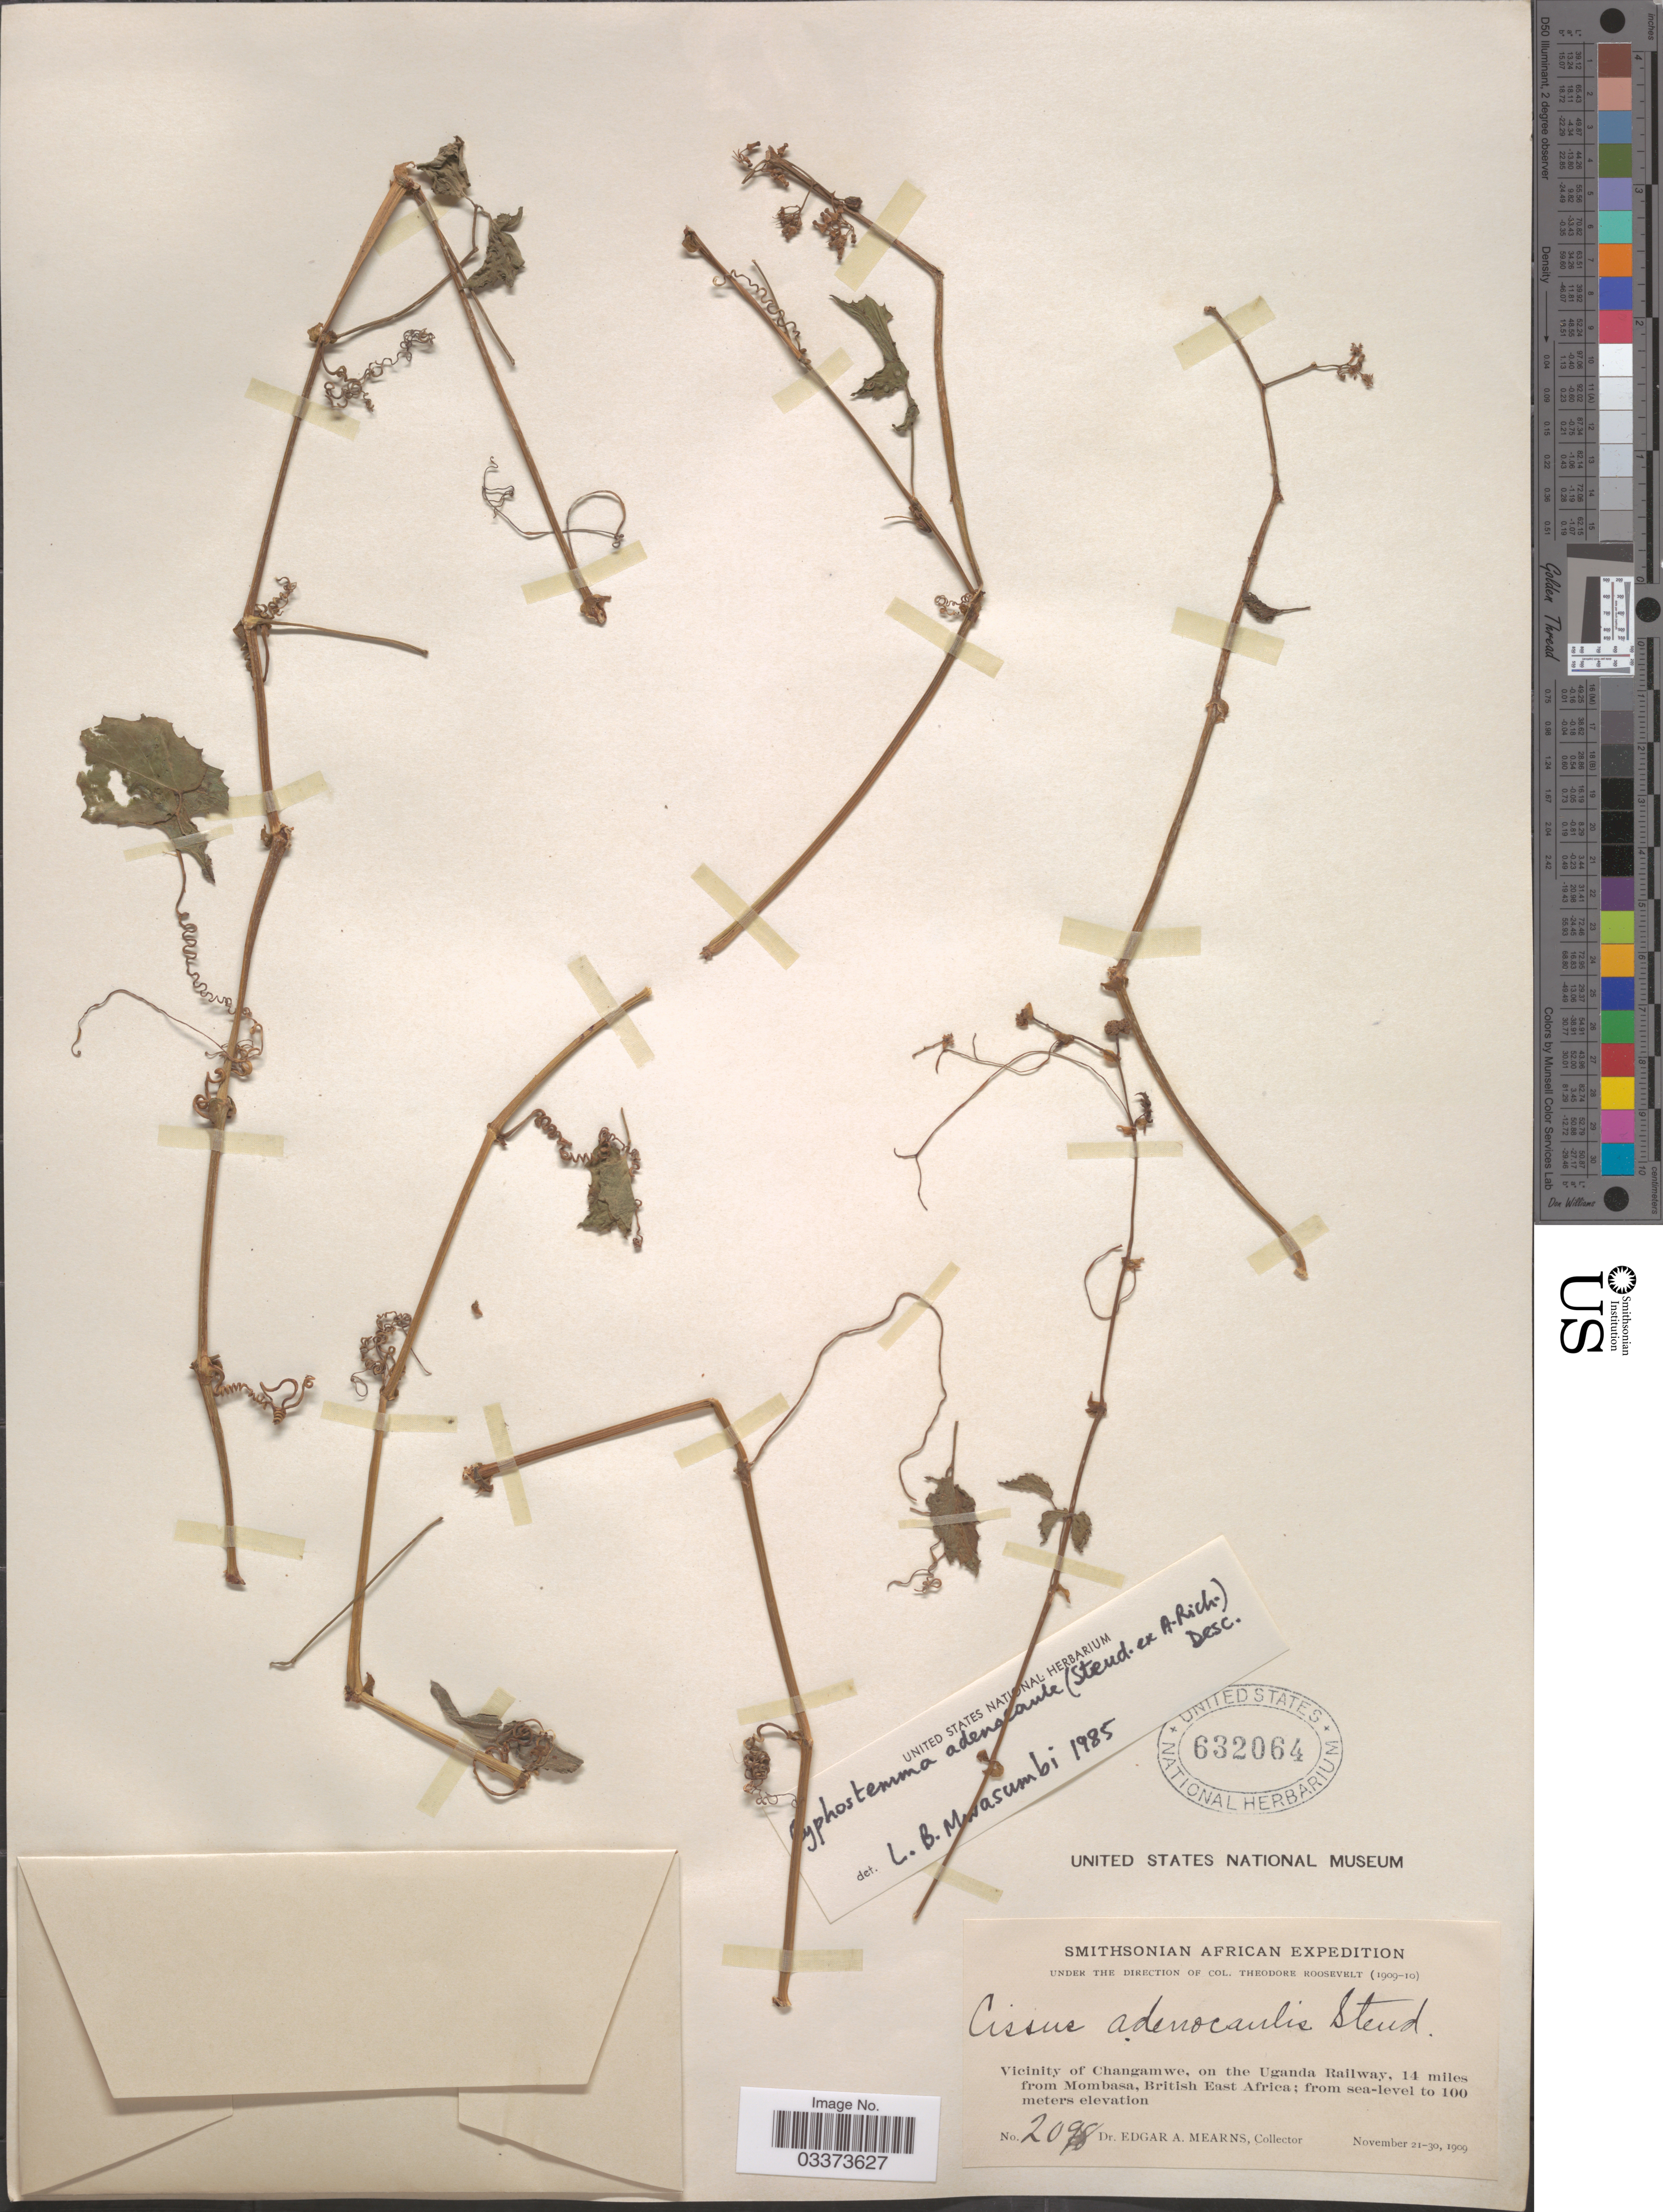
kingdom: Plantae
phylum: Tracheophyta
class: Magnoliopsida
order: Vitales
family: Vitaceae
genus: Cyphostemma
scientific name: Cyphostemma adenocaule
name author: (Steud. ex A. Rich.) Desc. ex Wild & R.B. Drumm.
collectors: E. A. Mearns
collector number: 2098*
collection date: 1909-11-21/1909-11-30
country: Kenya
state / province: Mombasa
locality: Vicinity of Changamwe, on the Uganda Railway, 14 miles from Mombasa, British East Africa.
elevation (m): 0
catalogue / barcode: US 632064